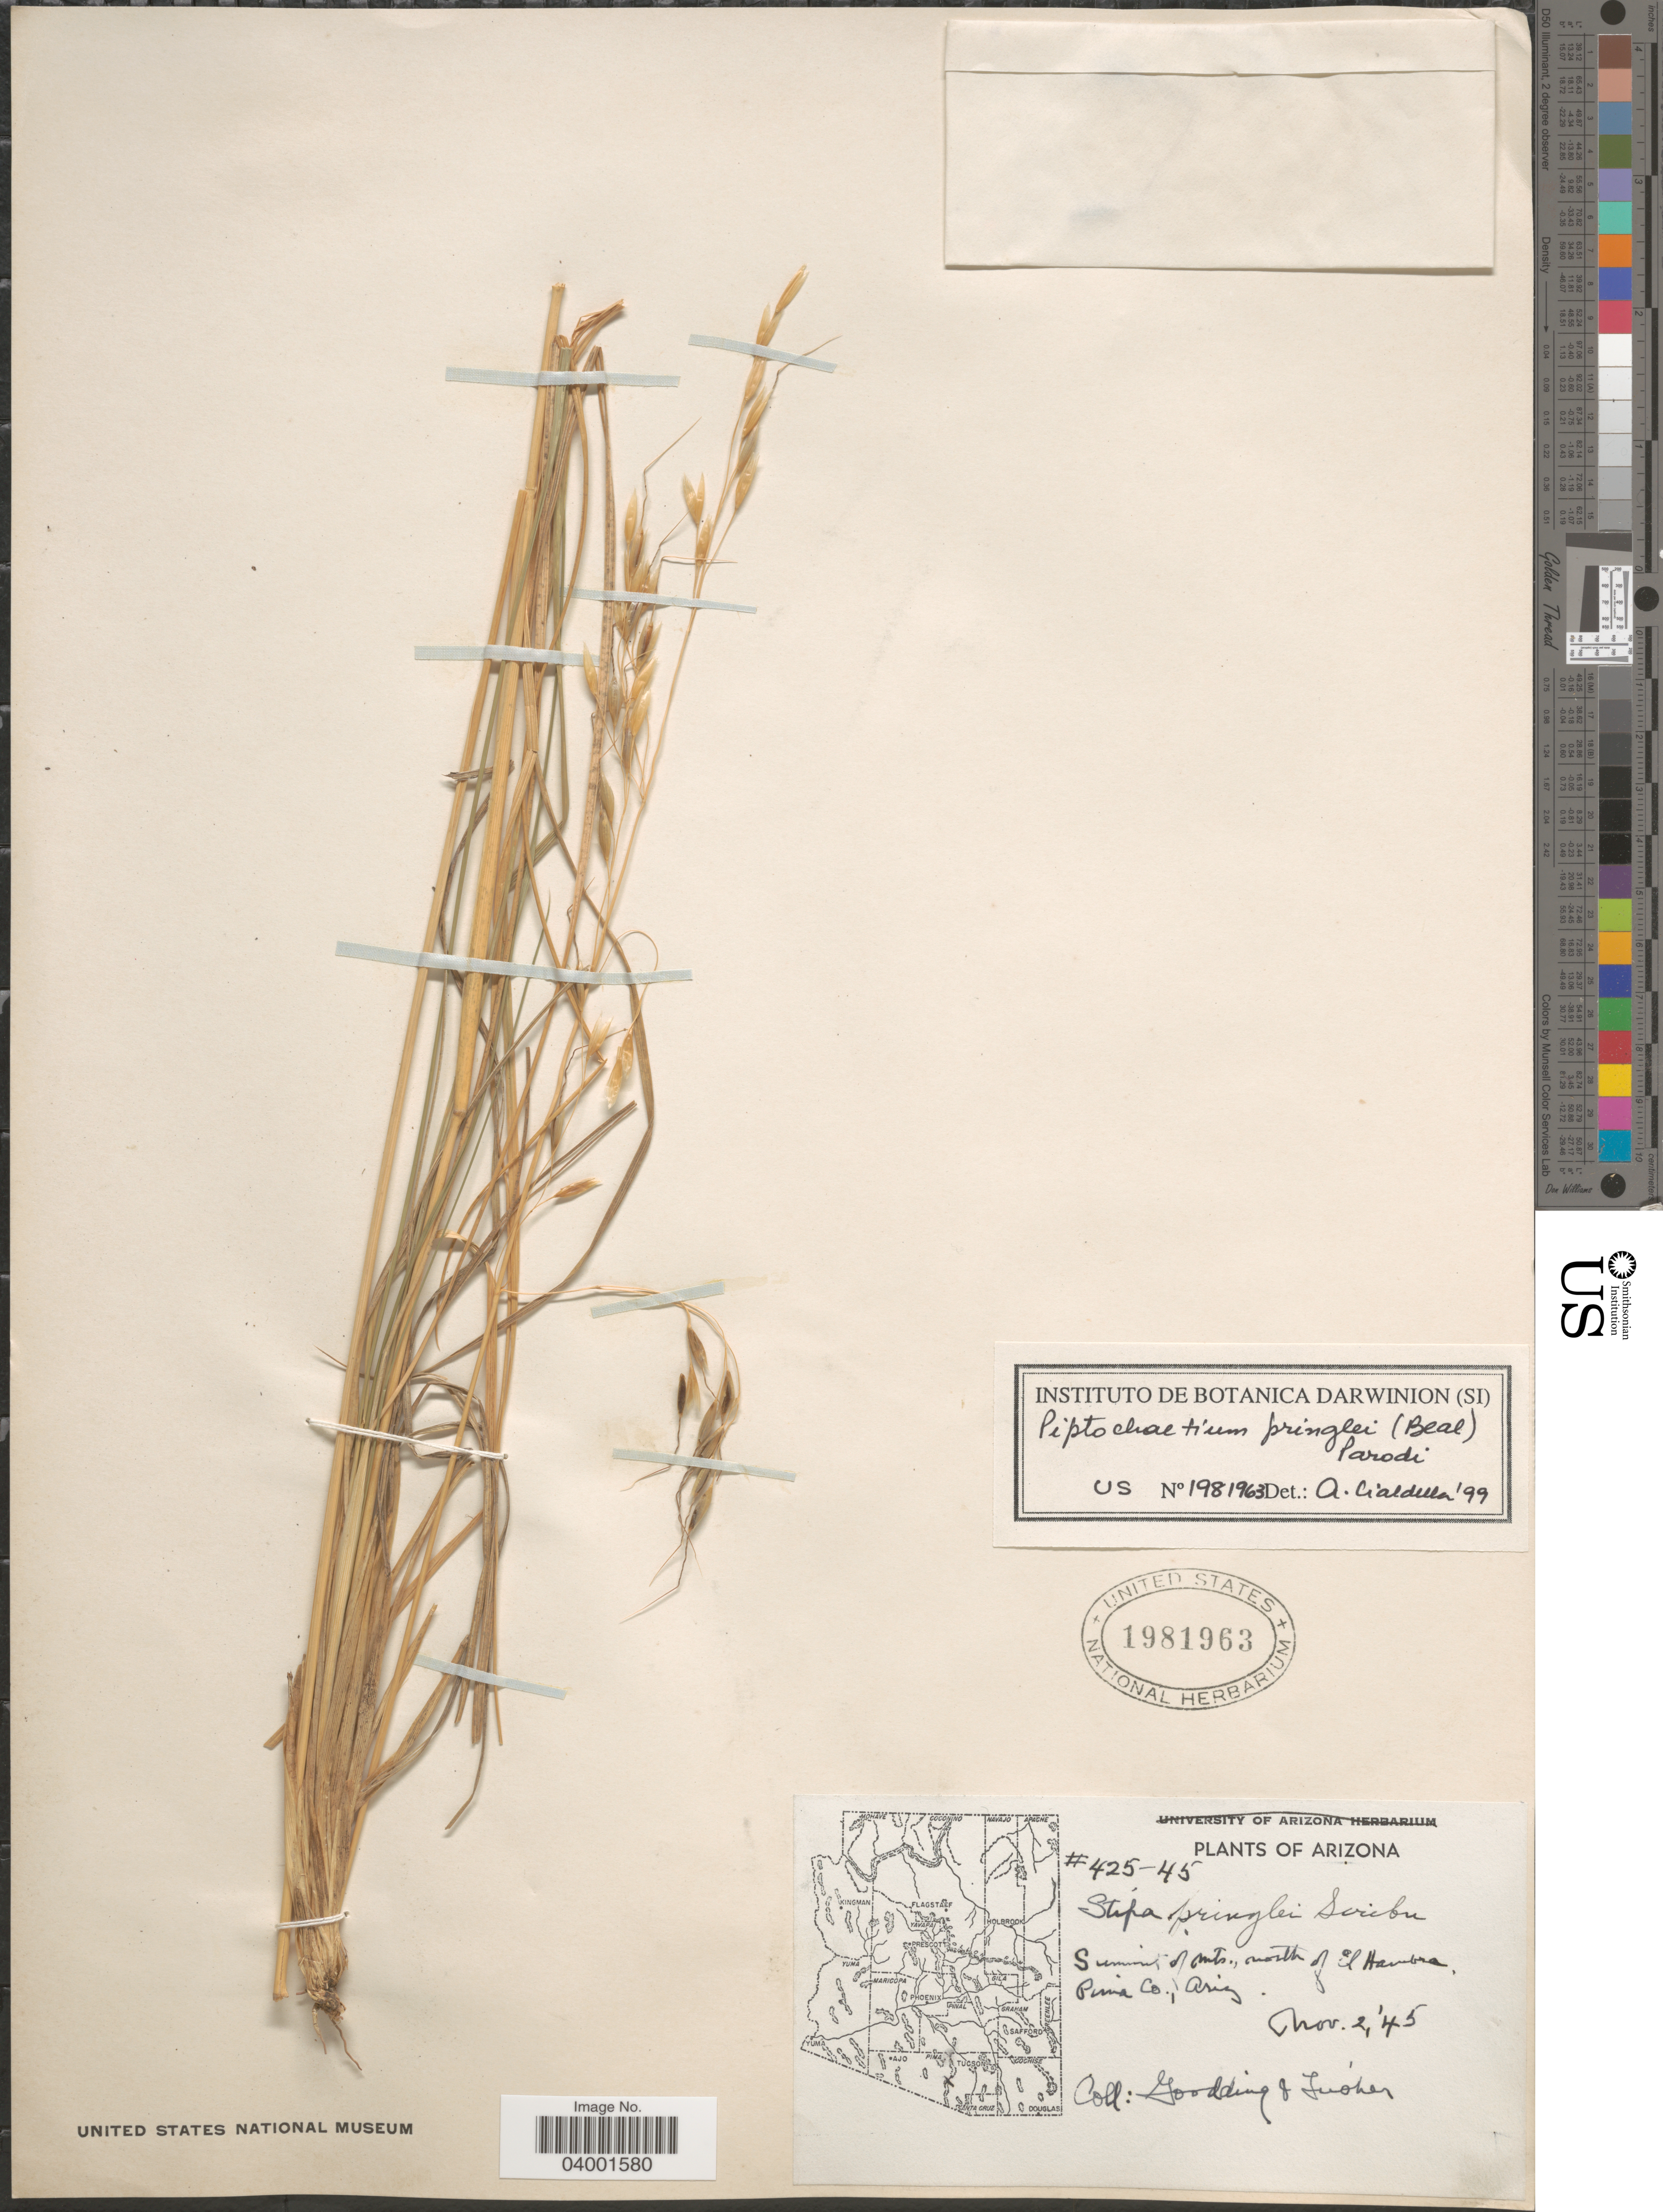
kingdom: Plantae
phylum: Tracheophyta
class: Liliopsida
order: Poales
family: Poaceae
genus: Piptochaetium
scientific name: Piptochaetium pringlei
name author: (W.J. Beal) Parodi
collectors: Goodding & -- Fisher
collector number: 425-45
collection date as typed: Transcribed d/m/y: 2/11/45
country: United States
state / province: Arizona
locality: Summit of mts., north of El Hambra Pima Co.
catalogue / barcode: US 1981963